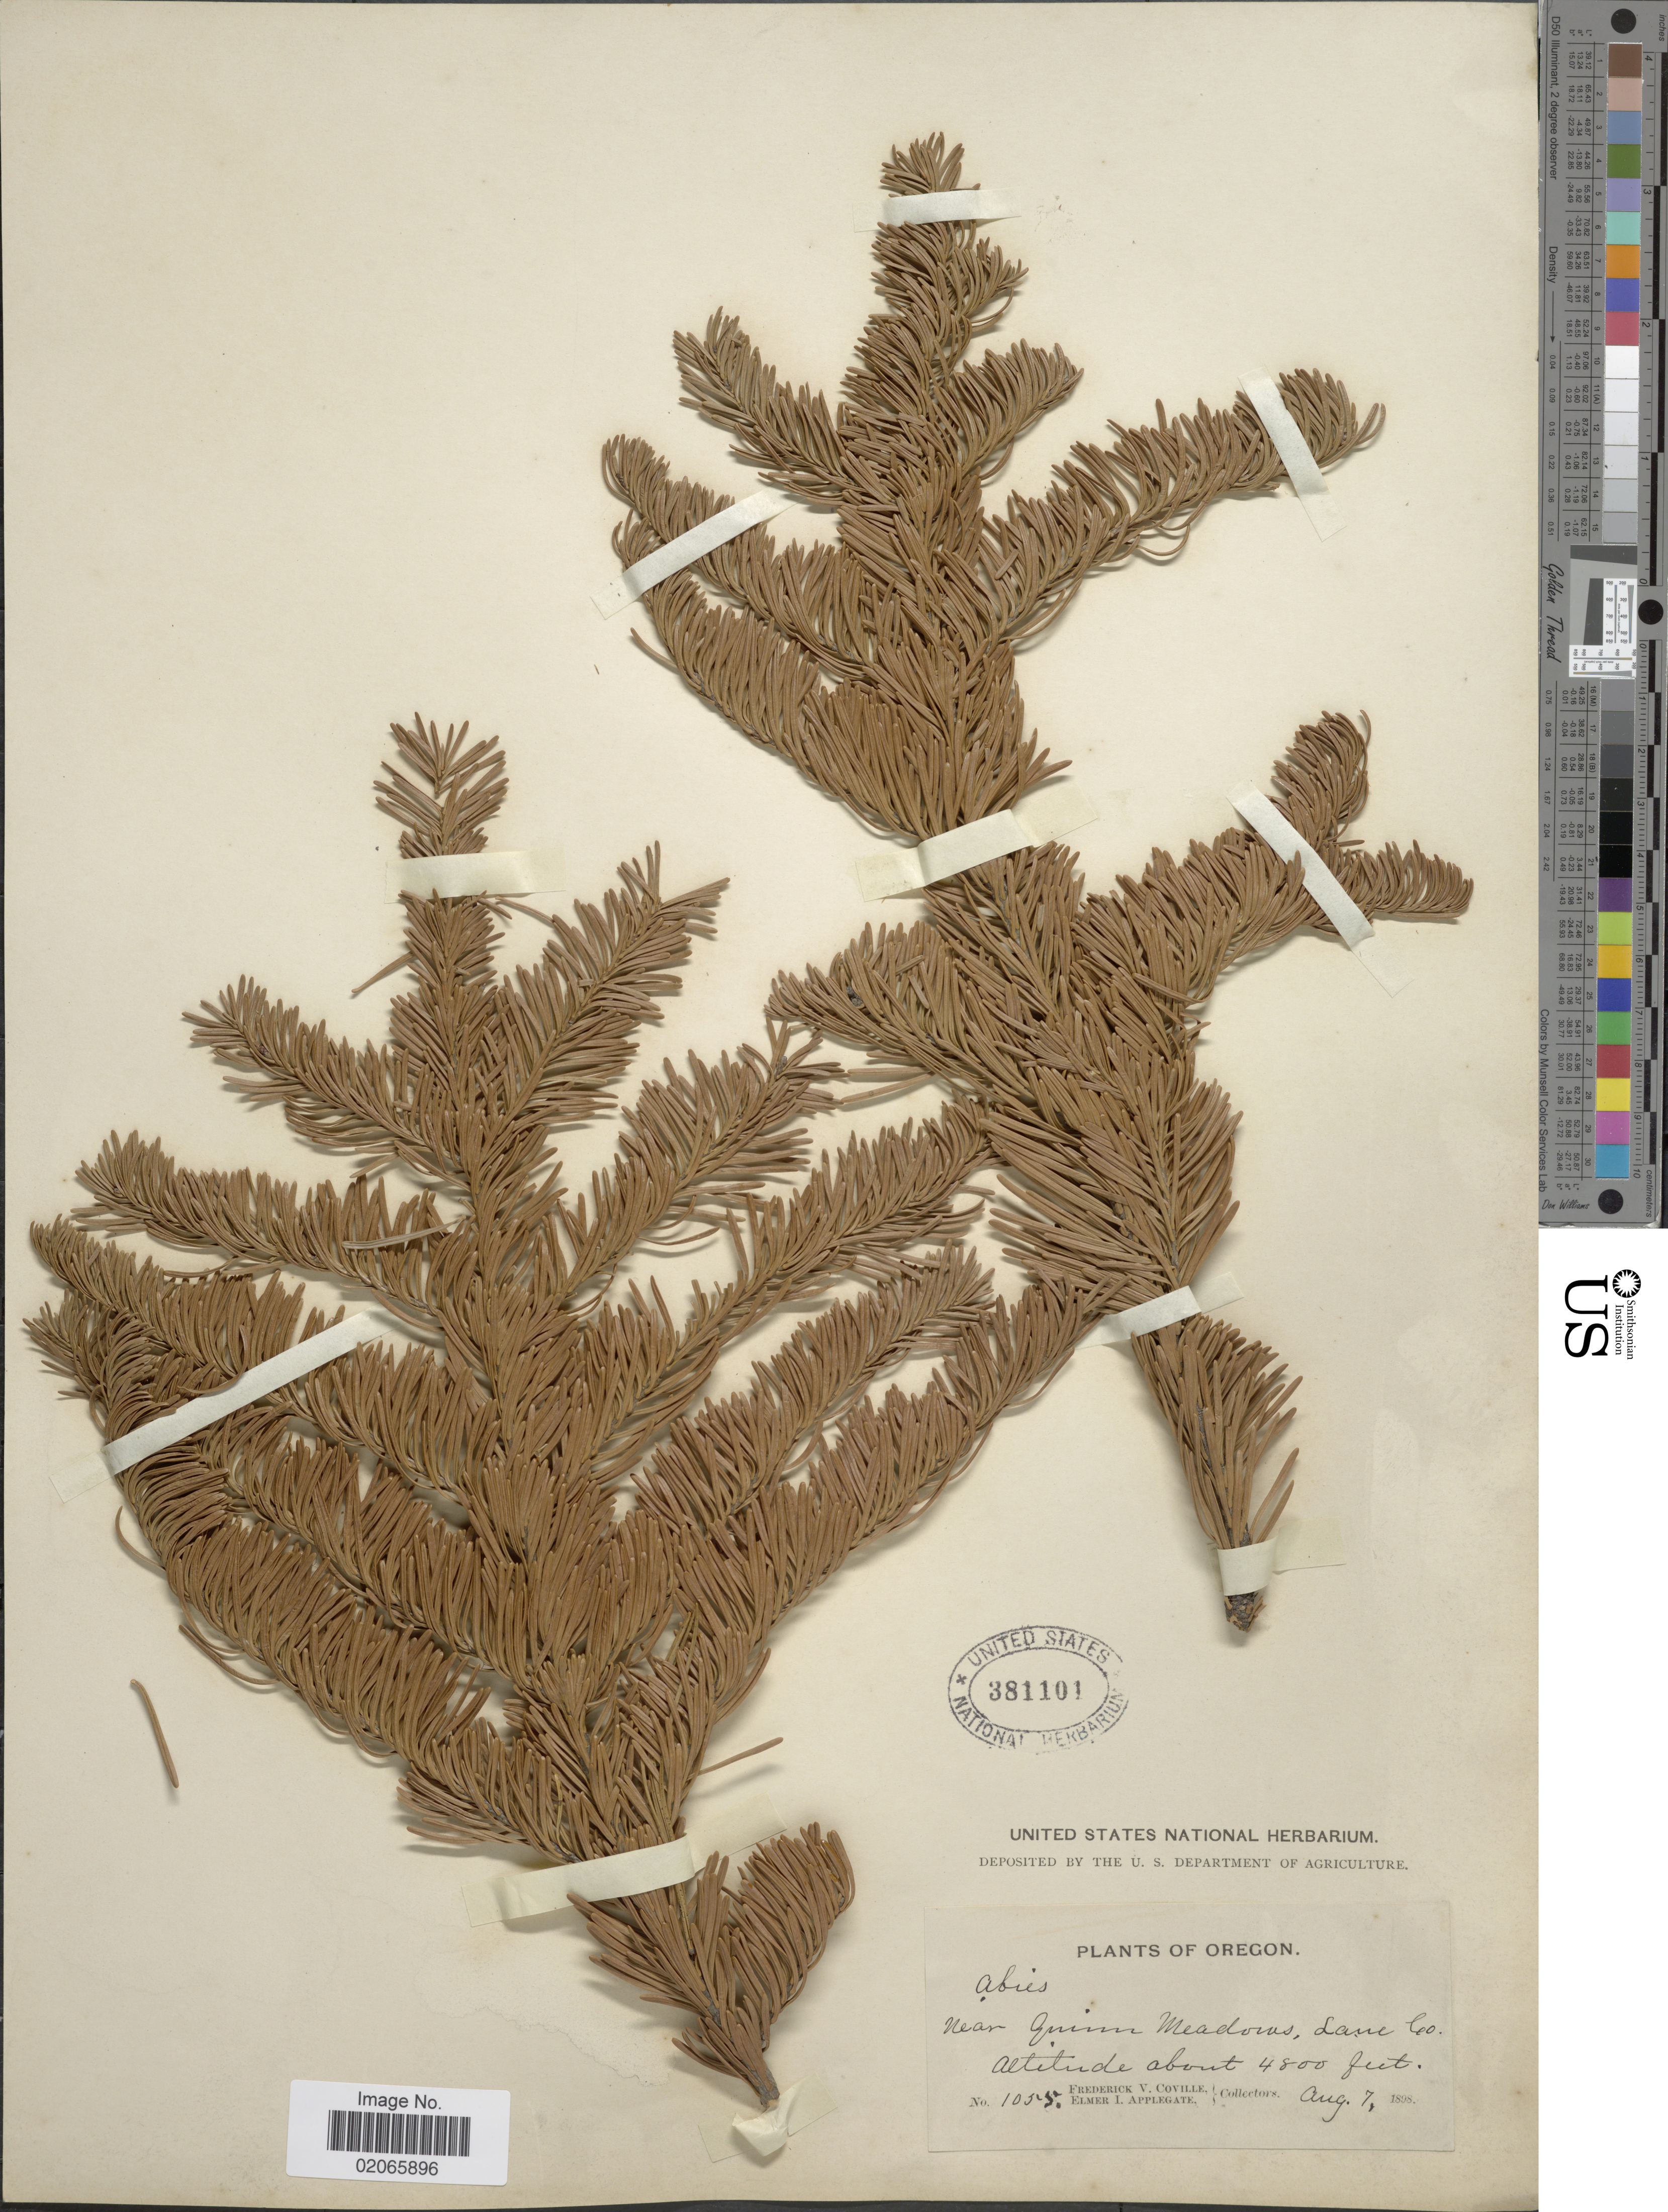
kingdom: Plantae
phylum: Tracheophyta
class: Pinopsida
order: Pinales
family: Pinaceae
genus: Abies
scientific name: Abies sp.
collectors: F. V. Coville & E. I. Applegate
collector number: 1055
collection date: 1898-08-07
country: United States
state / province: Oregon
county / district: Lane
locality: Near Quinn Meadows, Lane Co.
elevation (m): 1463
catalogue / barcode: US 381101